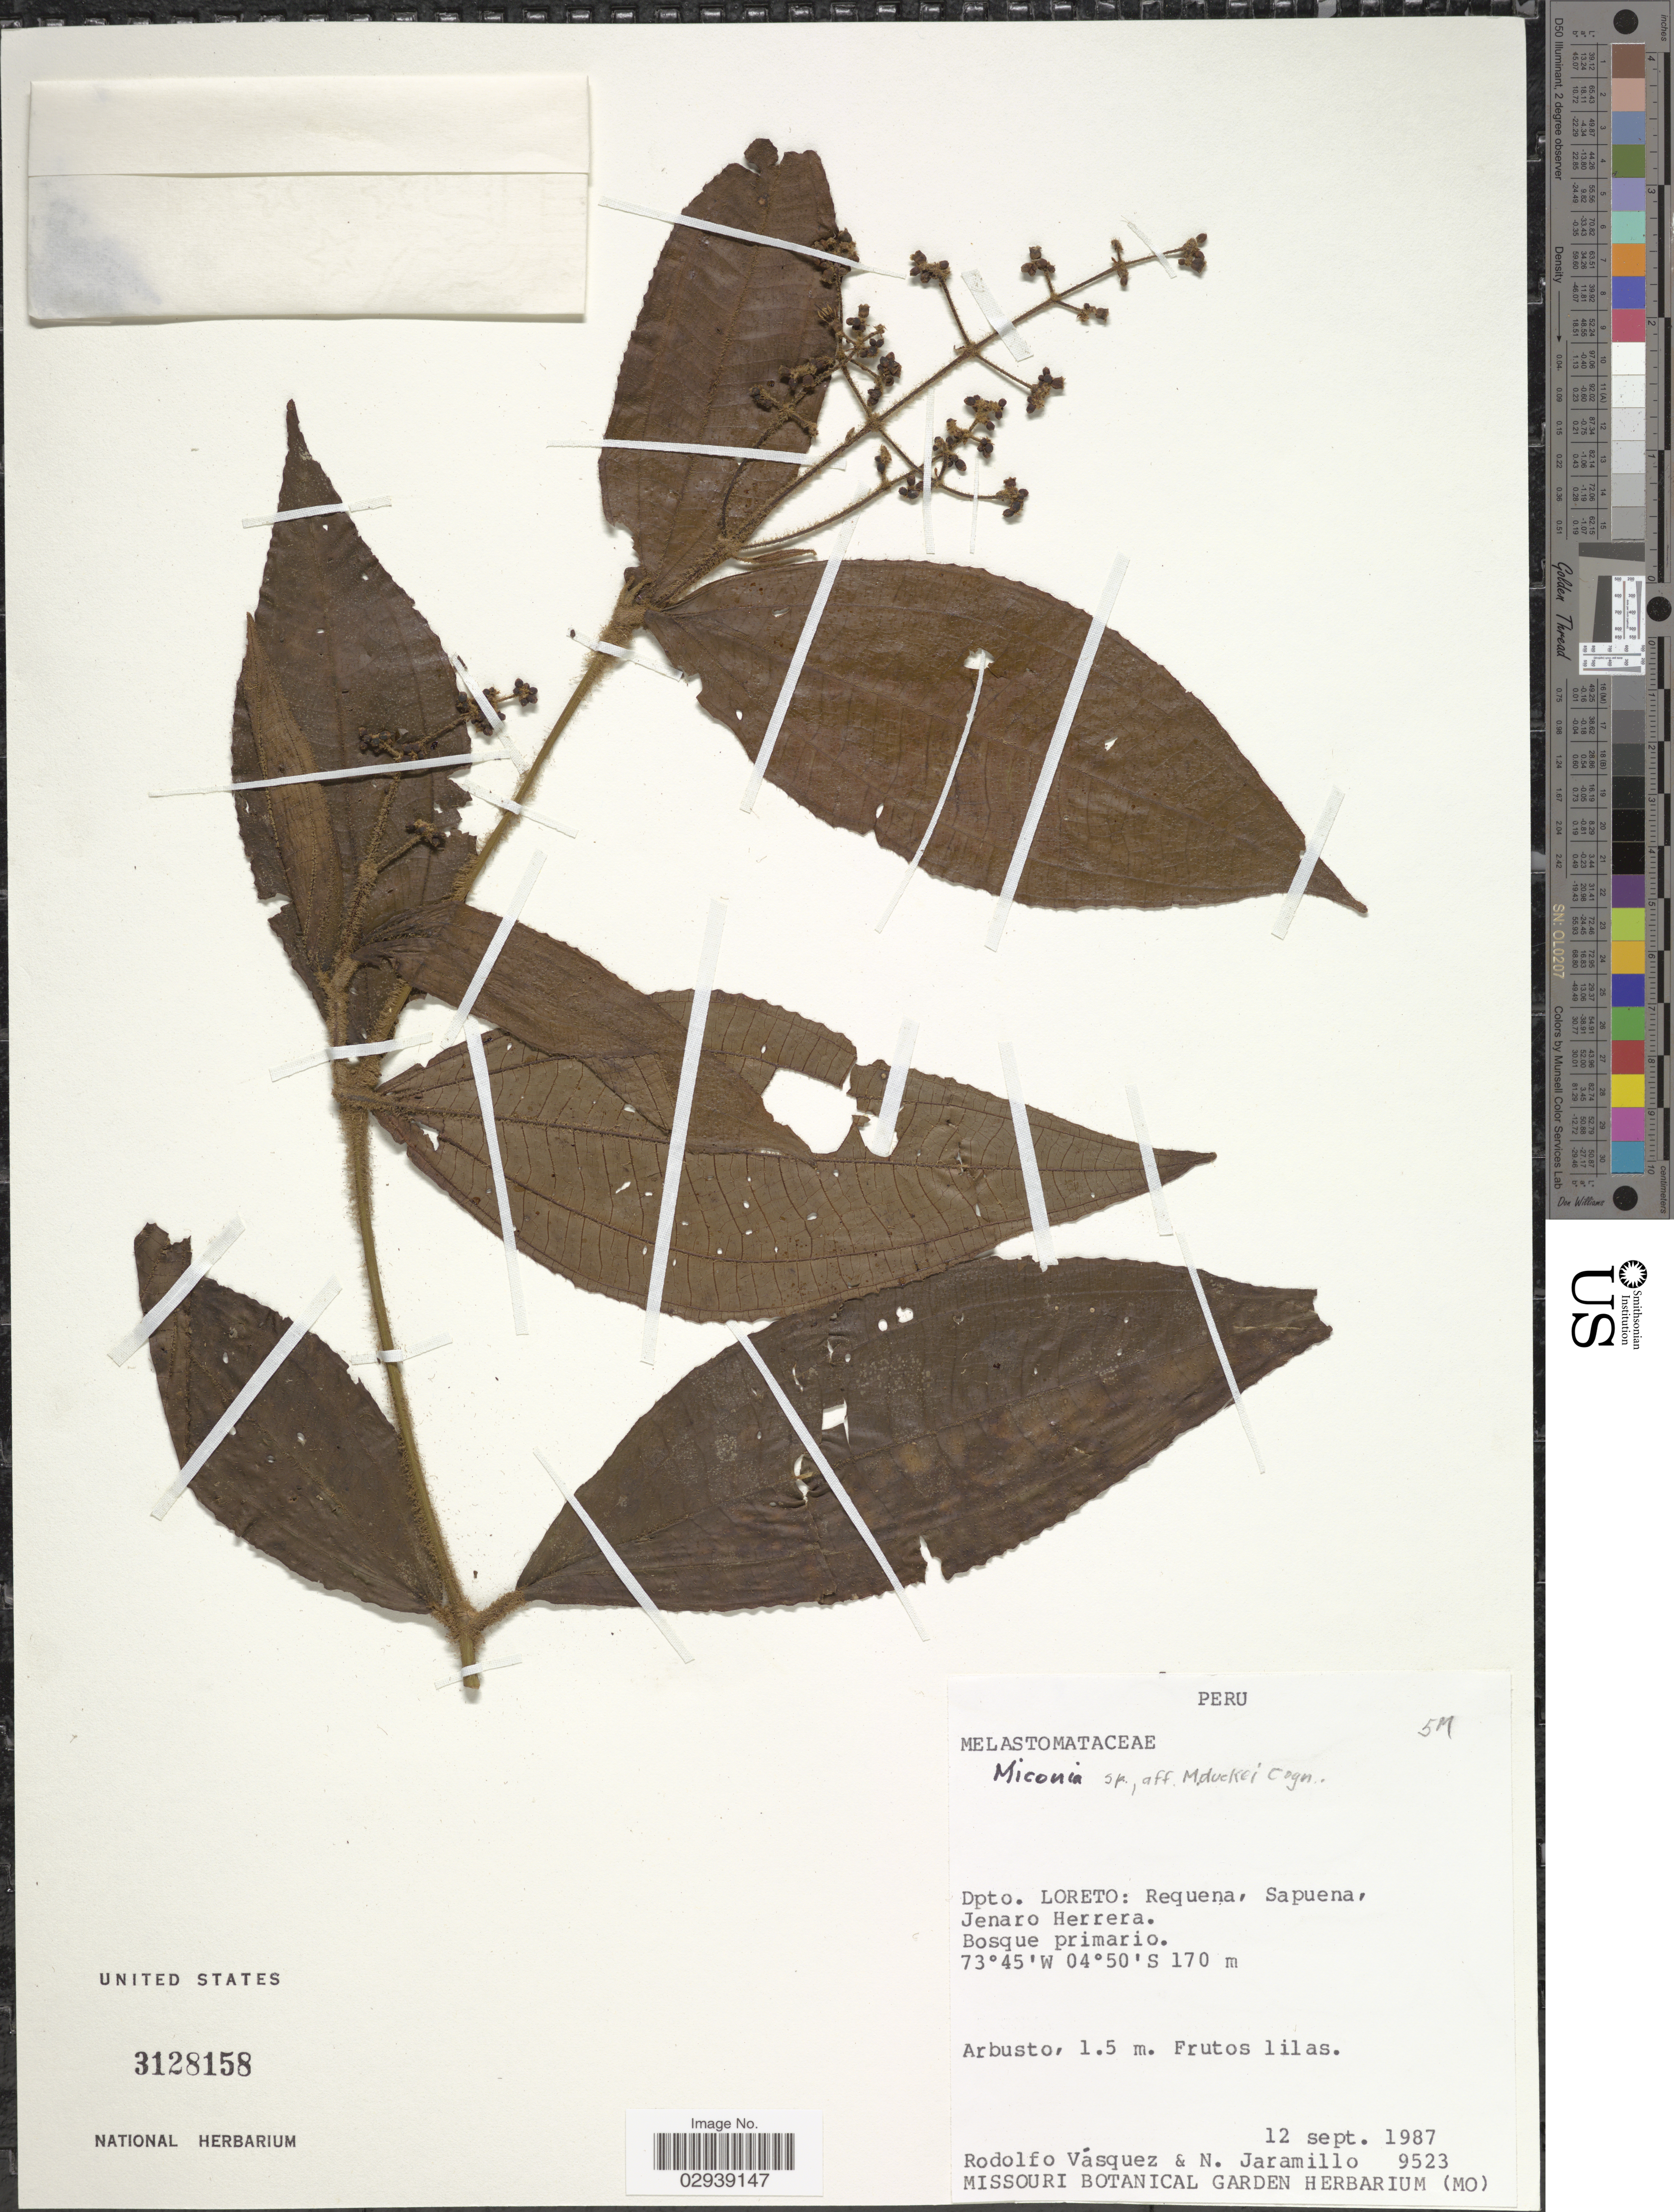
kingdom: Plantae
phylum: Tracheophyta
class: Magnoliopsida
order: Myrtales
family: Melastomataceae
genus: Miconia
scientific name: Miconia duckei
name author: Cogn.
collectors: R. Vásquez & N. Jaramillo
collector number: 9523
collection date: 1987-09-12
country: Peru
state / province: Loreto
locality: Dpto. Loreto: Requena, Sapuena, Jenaro Herrera.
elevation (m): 170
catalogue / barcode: US 3128158